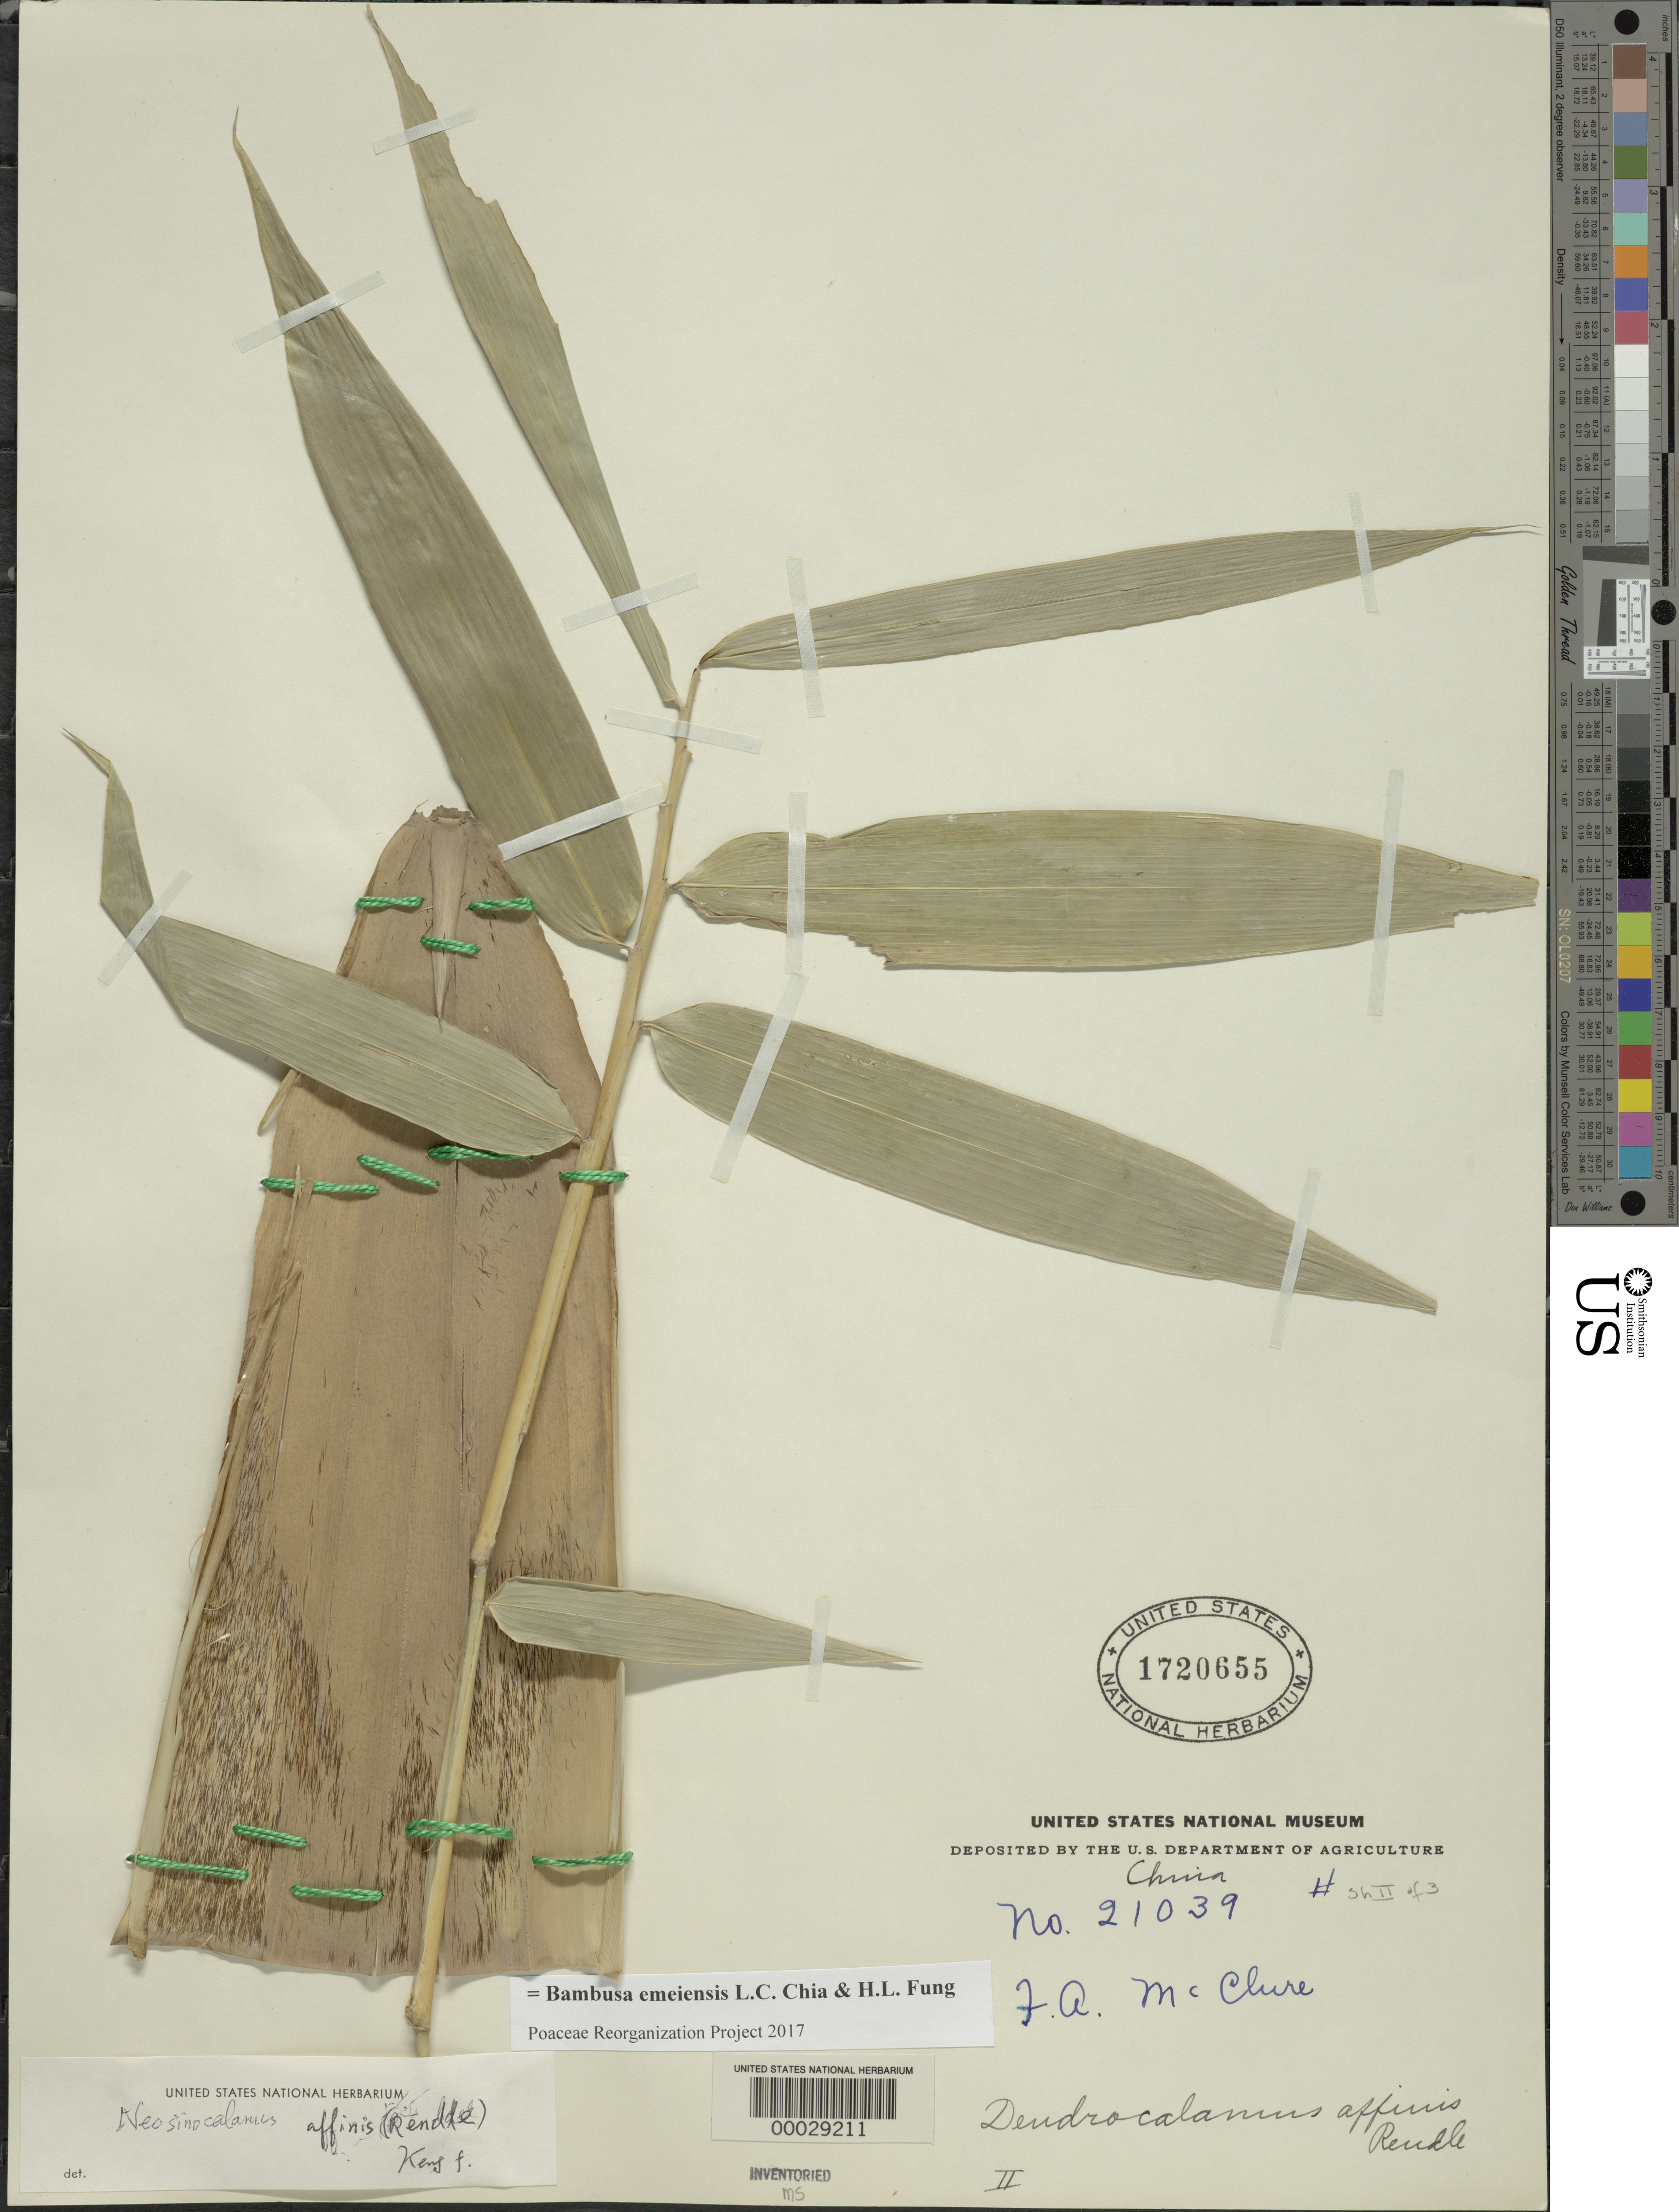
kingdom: Plantae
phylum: Tracheophyta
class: Liliopsida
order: Poales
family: Poaceae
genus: Bambusa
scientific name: Bambusa emeiensis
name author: Chia & H.L. Fung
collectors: F. A. McClure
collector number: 21039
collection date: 1925-04-28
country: China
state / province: Guangdong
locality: Oo Shek, on the Sui River, from Mr. Tsoi Hung Fan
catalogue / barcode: US 1720655